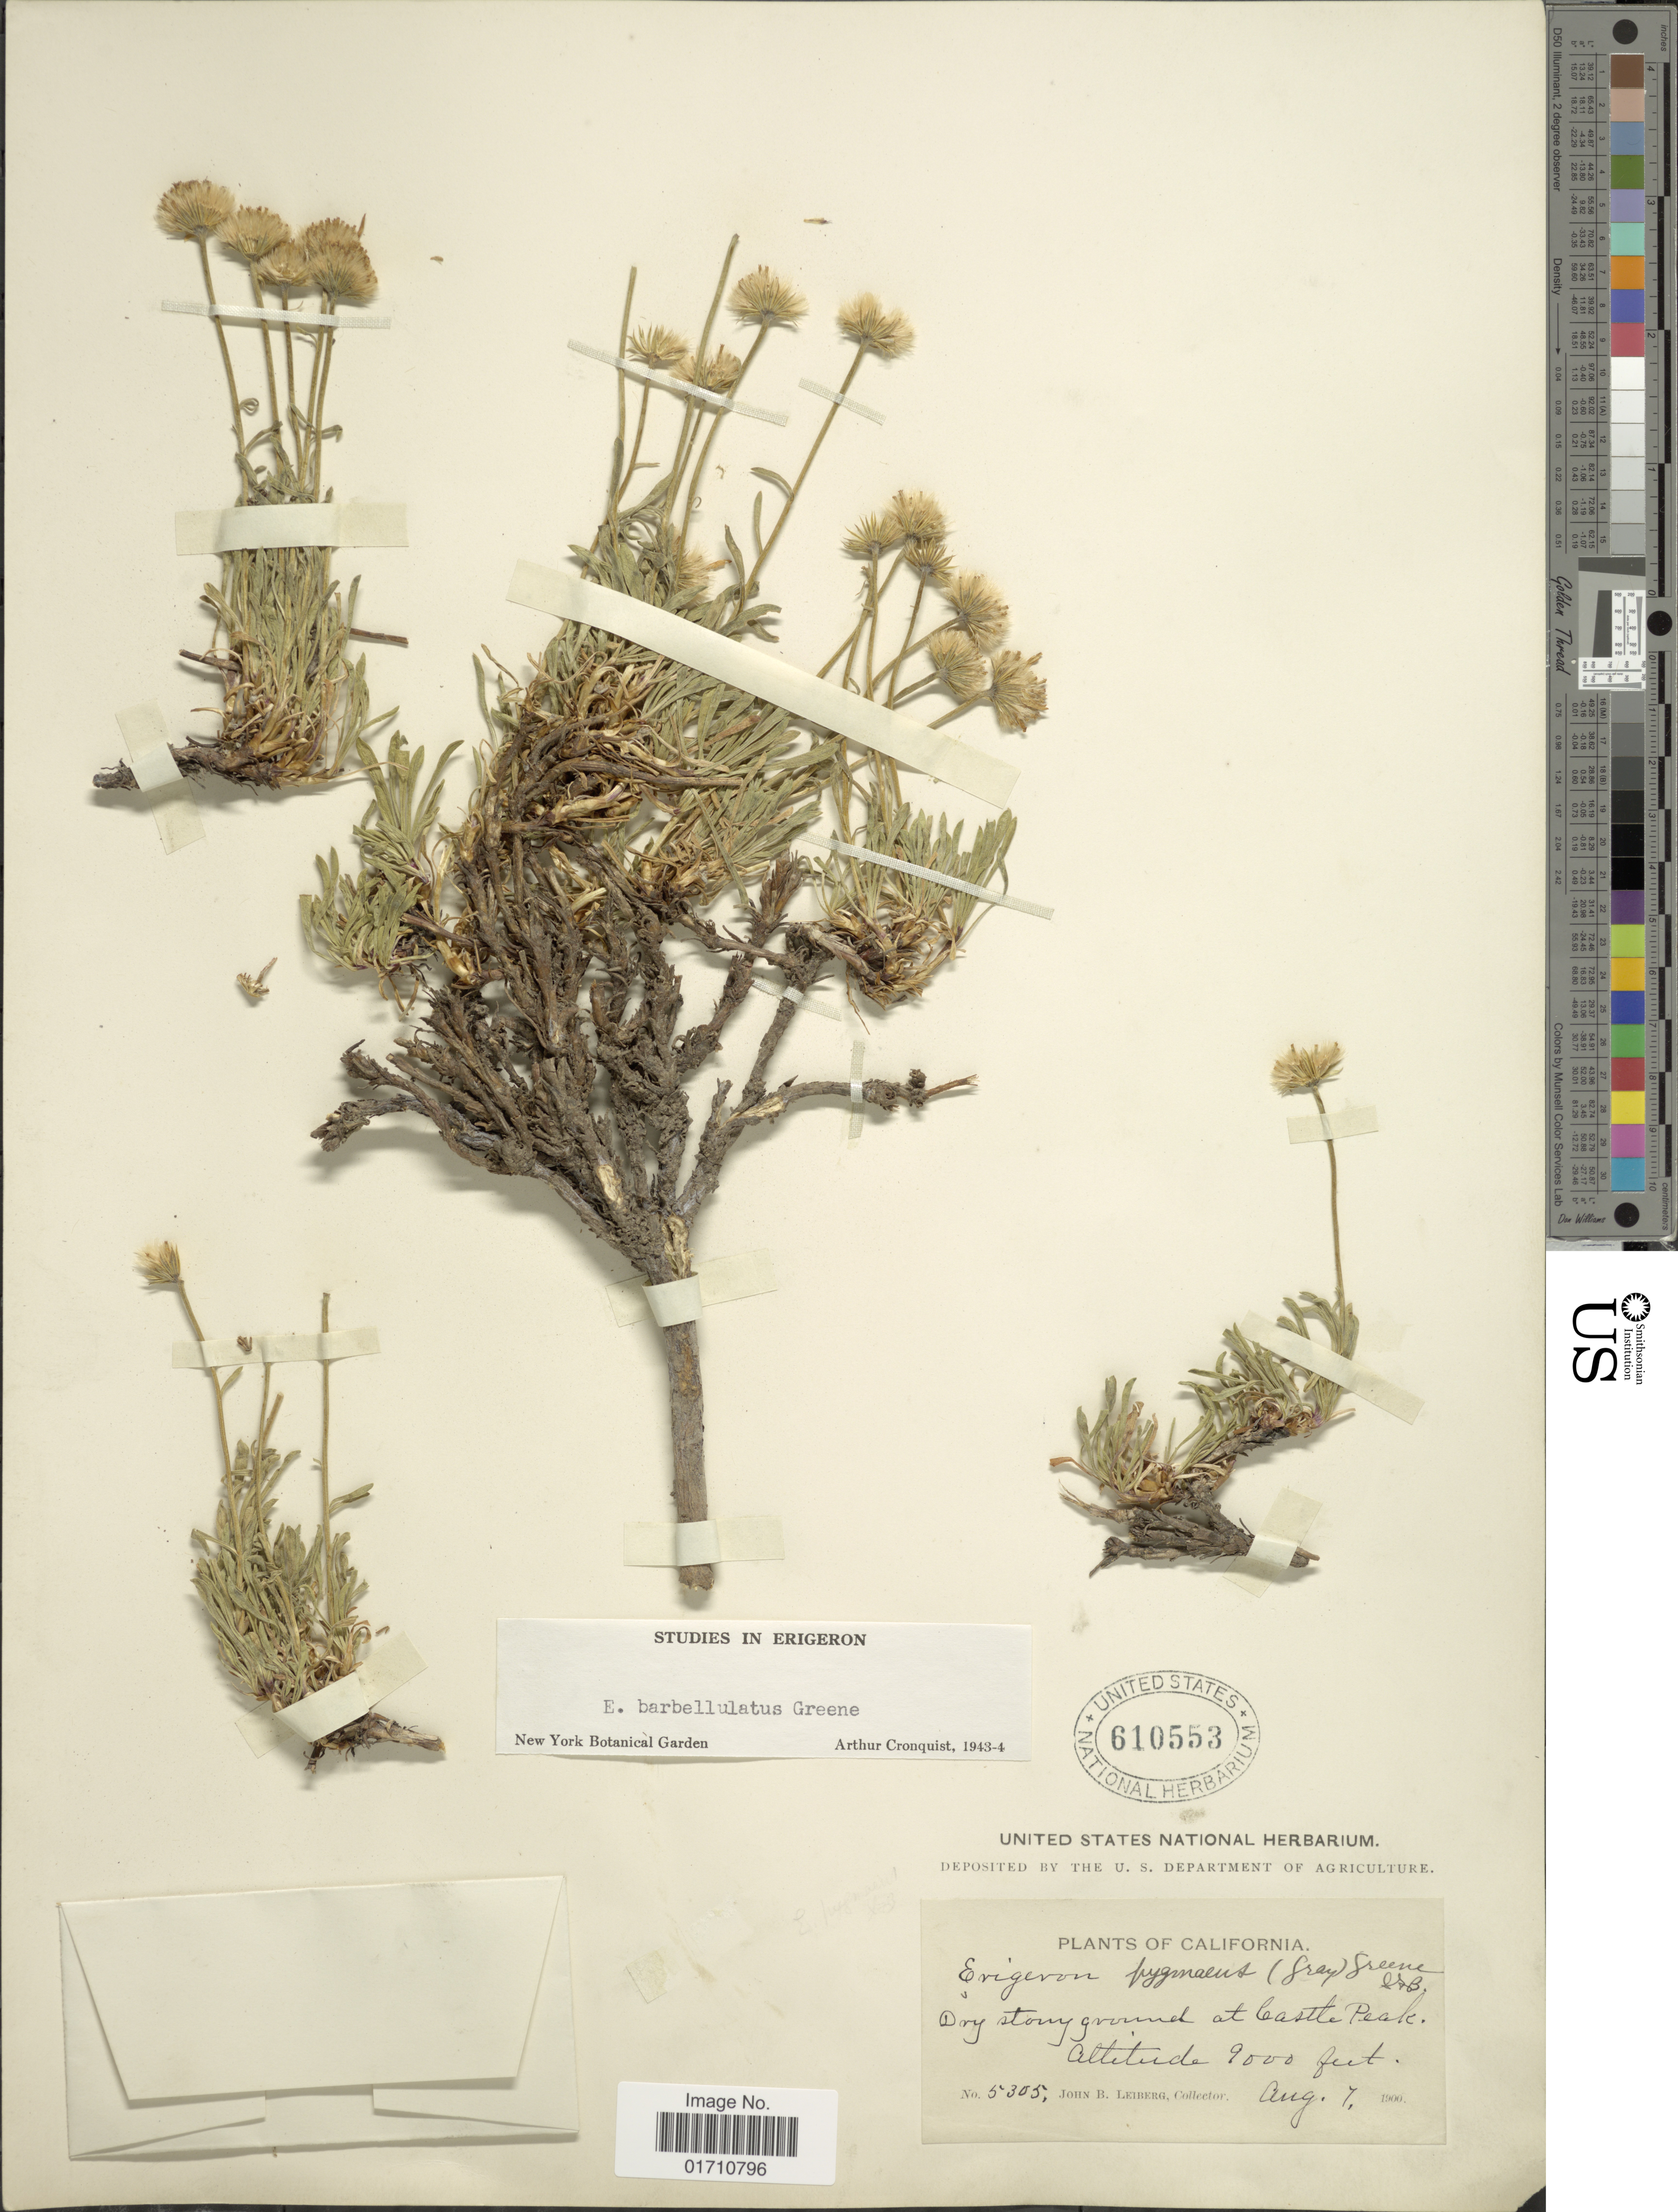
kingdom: Plantae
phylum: Tracheophyta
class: Magnoliopsida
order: Asterales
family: Asteraceae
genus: Erigeron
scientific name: Erigeron barbellulatus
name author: Greene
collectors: J. B. Leiberg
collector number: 5305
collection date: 1900-08-07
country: United States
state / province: California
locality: Dry stony ground at Castle Peak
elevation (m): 2743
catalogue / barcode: US 610553